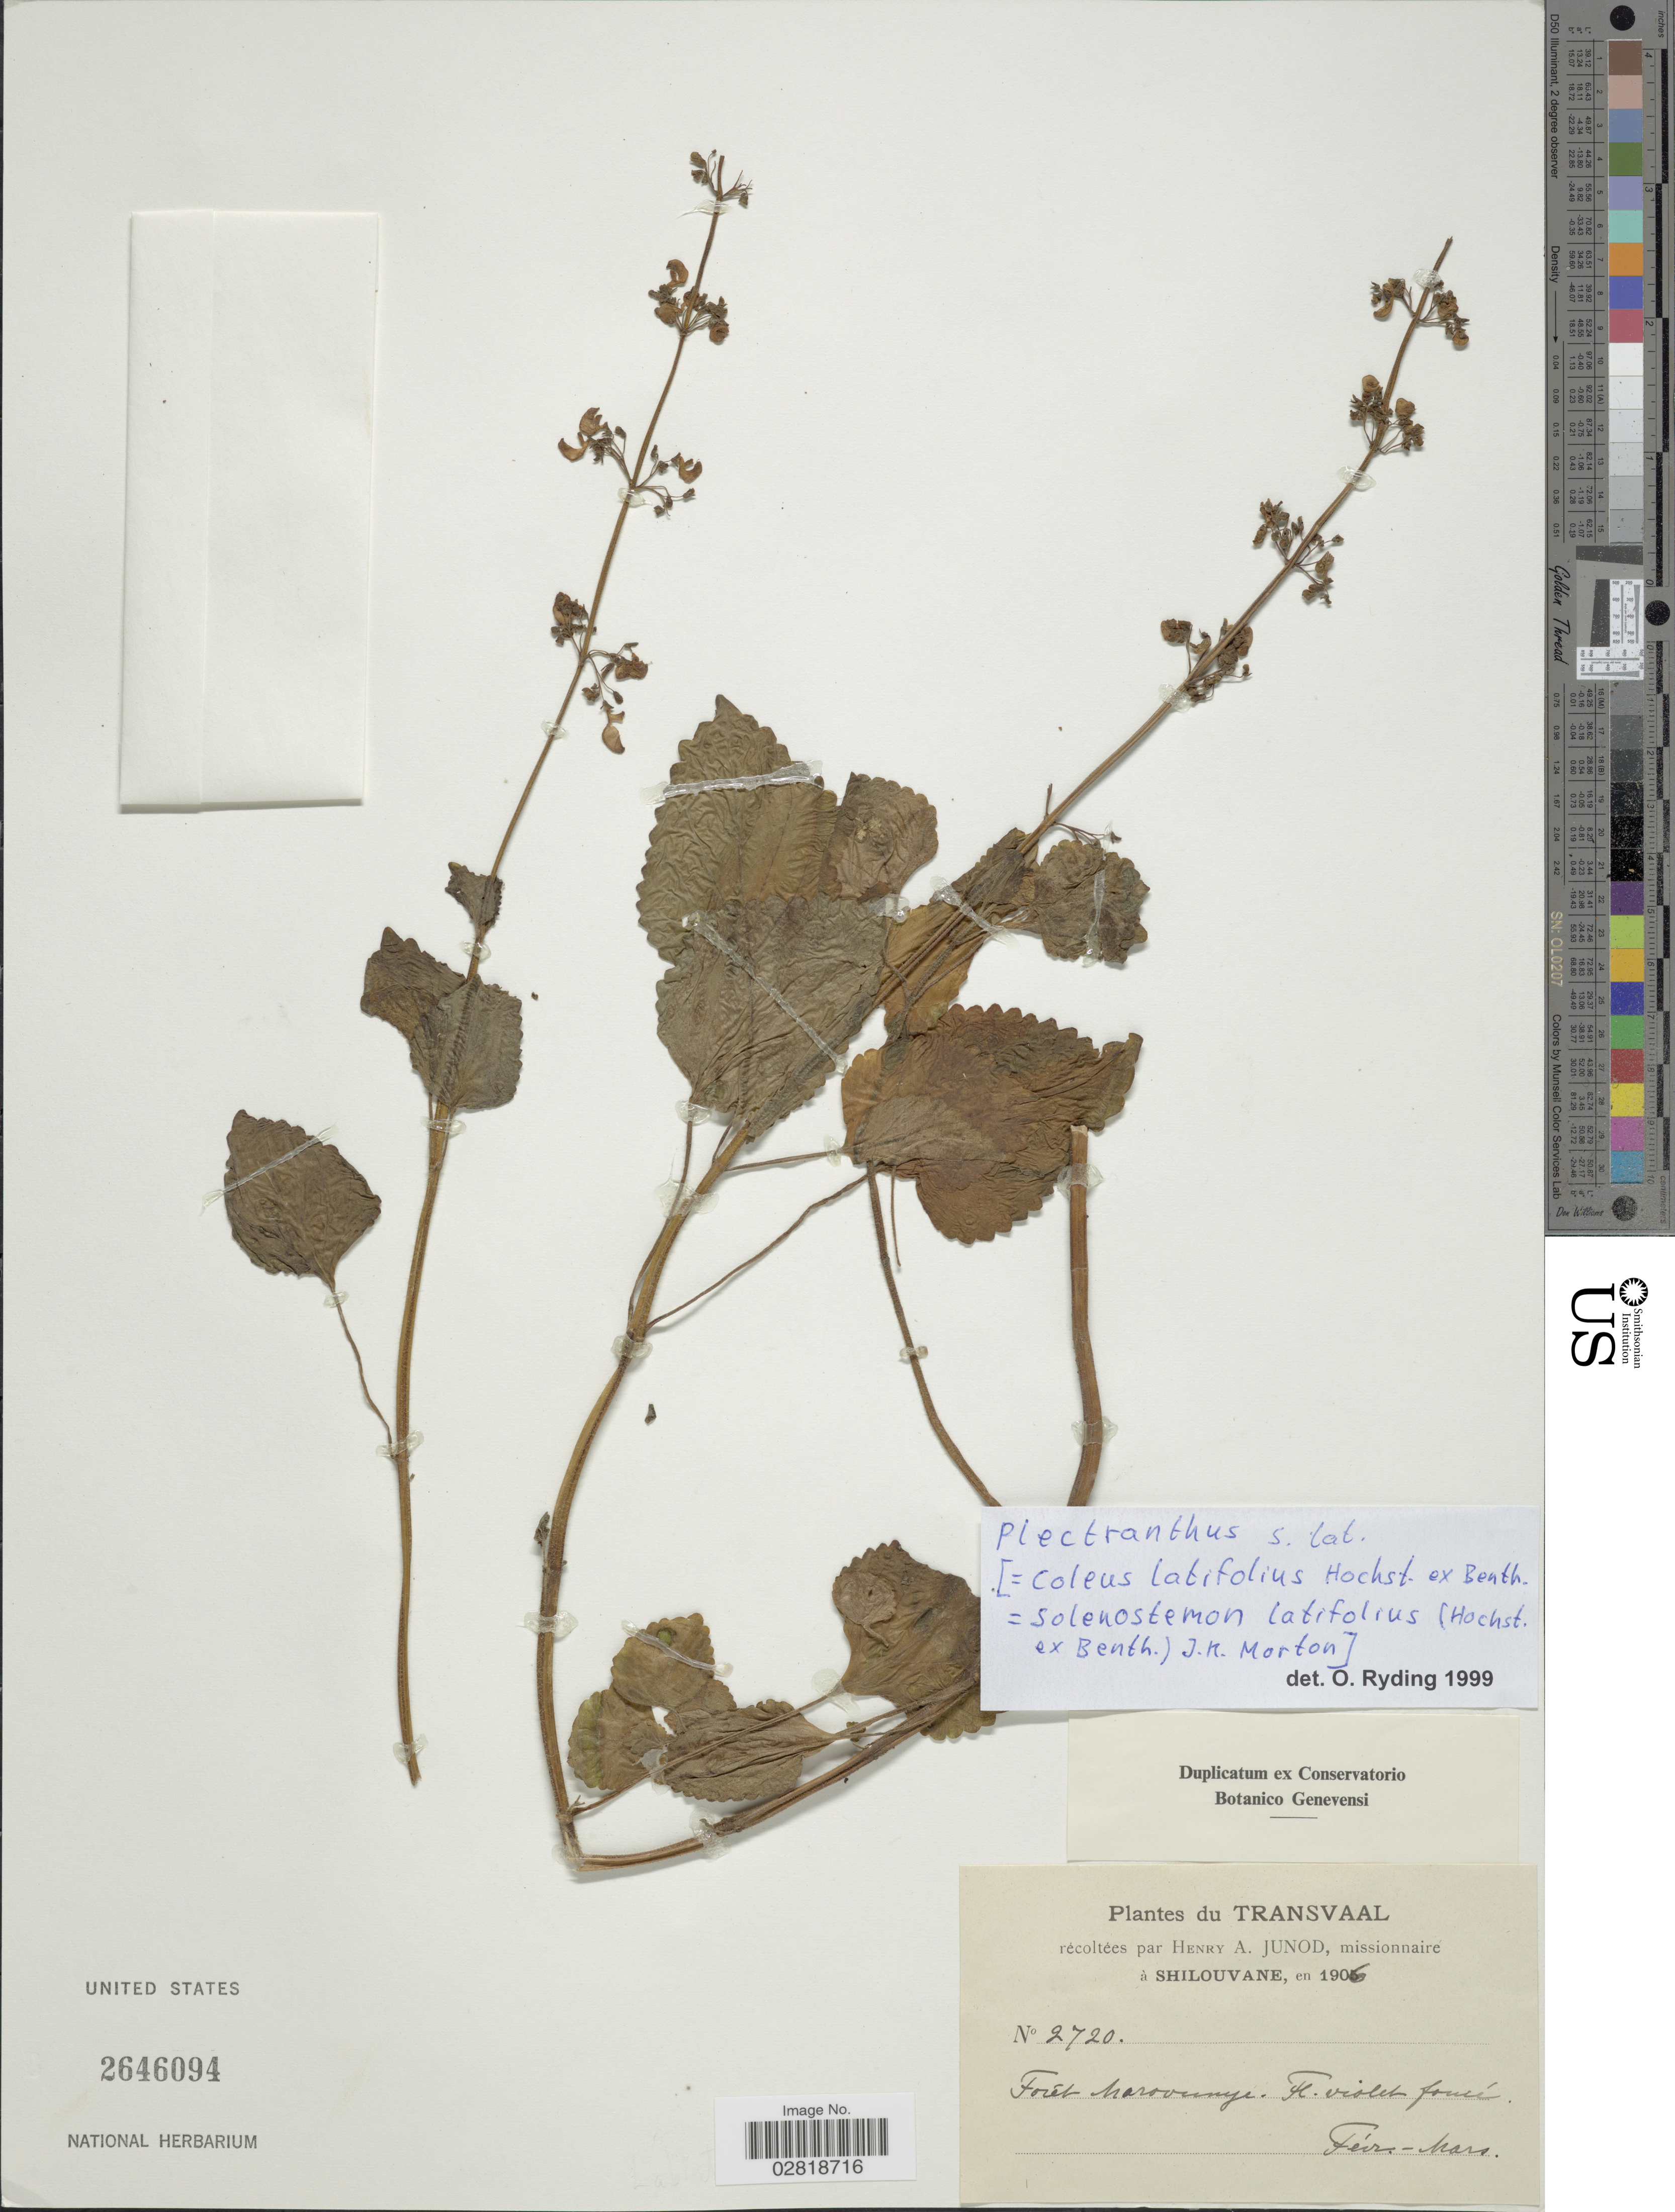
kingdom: Plantae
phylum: Tracheophyta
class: Magnoliopsida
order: Lamiales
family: Lamiaceae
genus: Plectranthus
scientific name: Plectranthus sp.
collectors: H. Junod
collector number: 2720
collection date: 1906-02/1906-03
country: South Africa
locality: Transvaal. Forêt Marovunye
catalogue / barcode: US 2646094